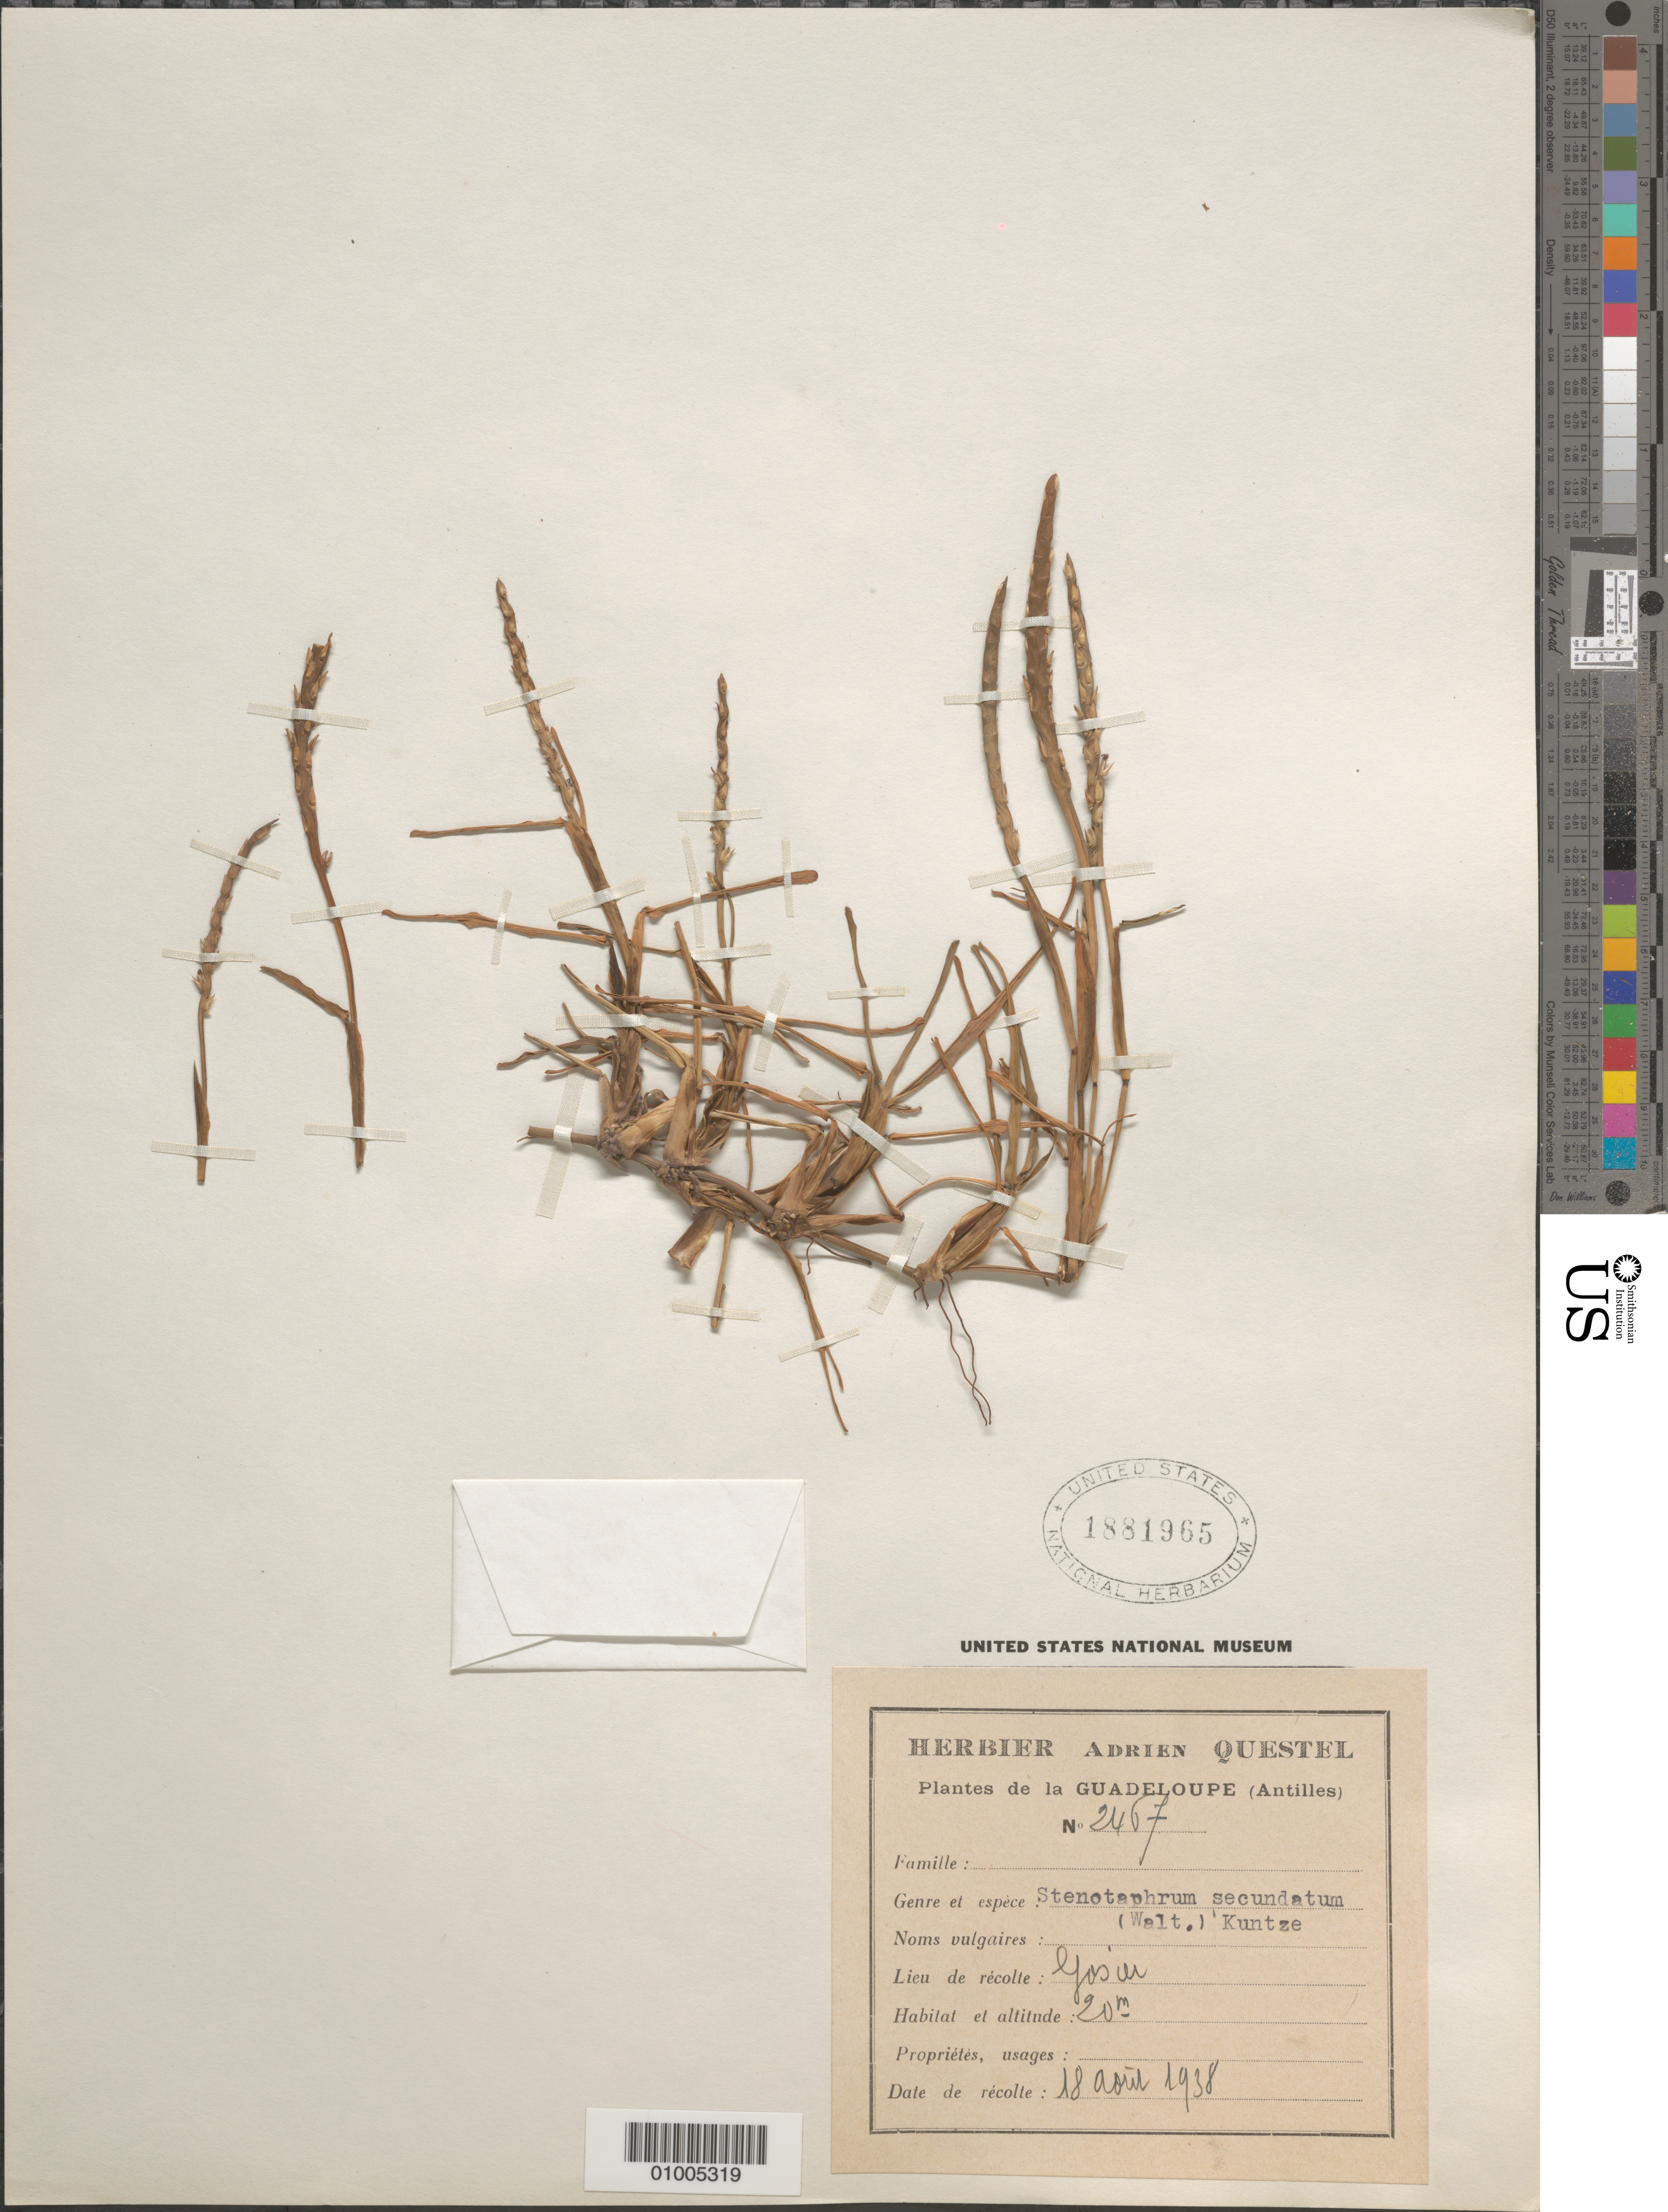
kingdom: Plantae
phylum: Tracheophyta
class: Liliopsida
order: Poales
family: Poaceae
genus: Stenotaphrum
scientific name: Stenotaphrum secundatum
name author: (Walter) Kuntze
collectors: A. Questel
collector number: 2467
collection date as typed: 18 Aug 1938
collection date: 1938-08-18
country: Guadeloupe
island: Basse Terre [Guadeloupe]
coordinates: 0 N, 0 E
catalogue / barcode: US 1881965